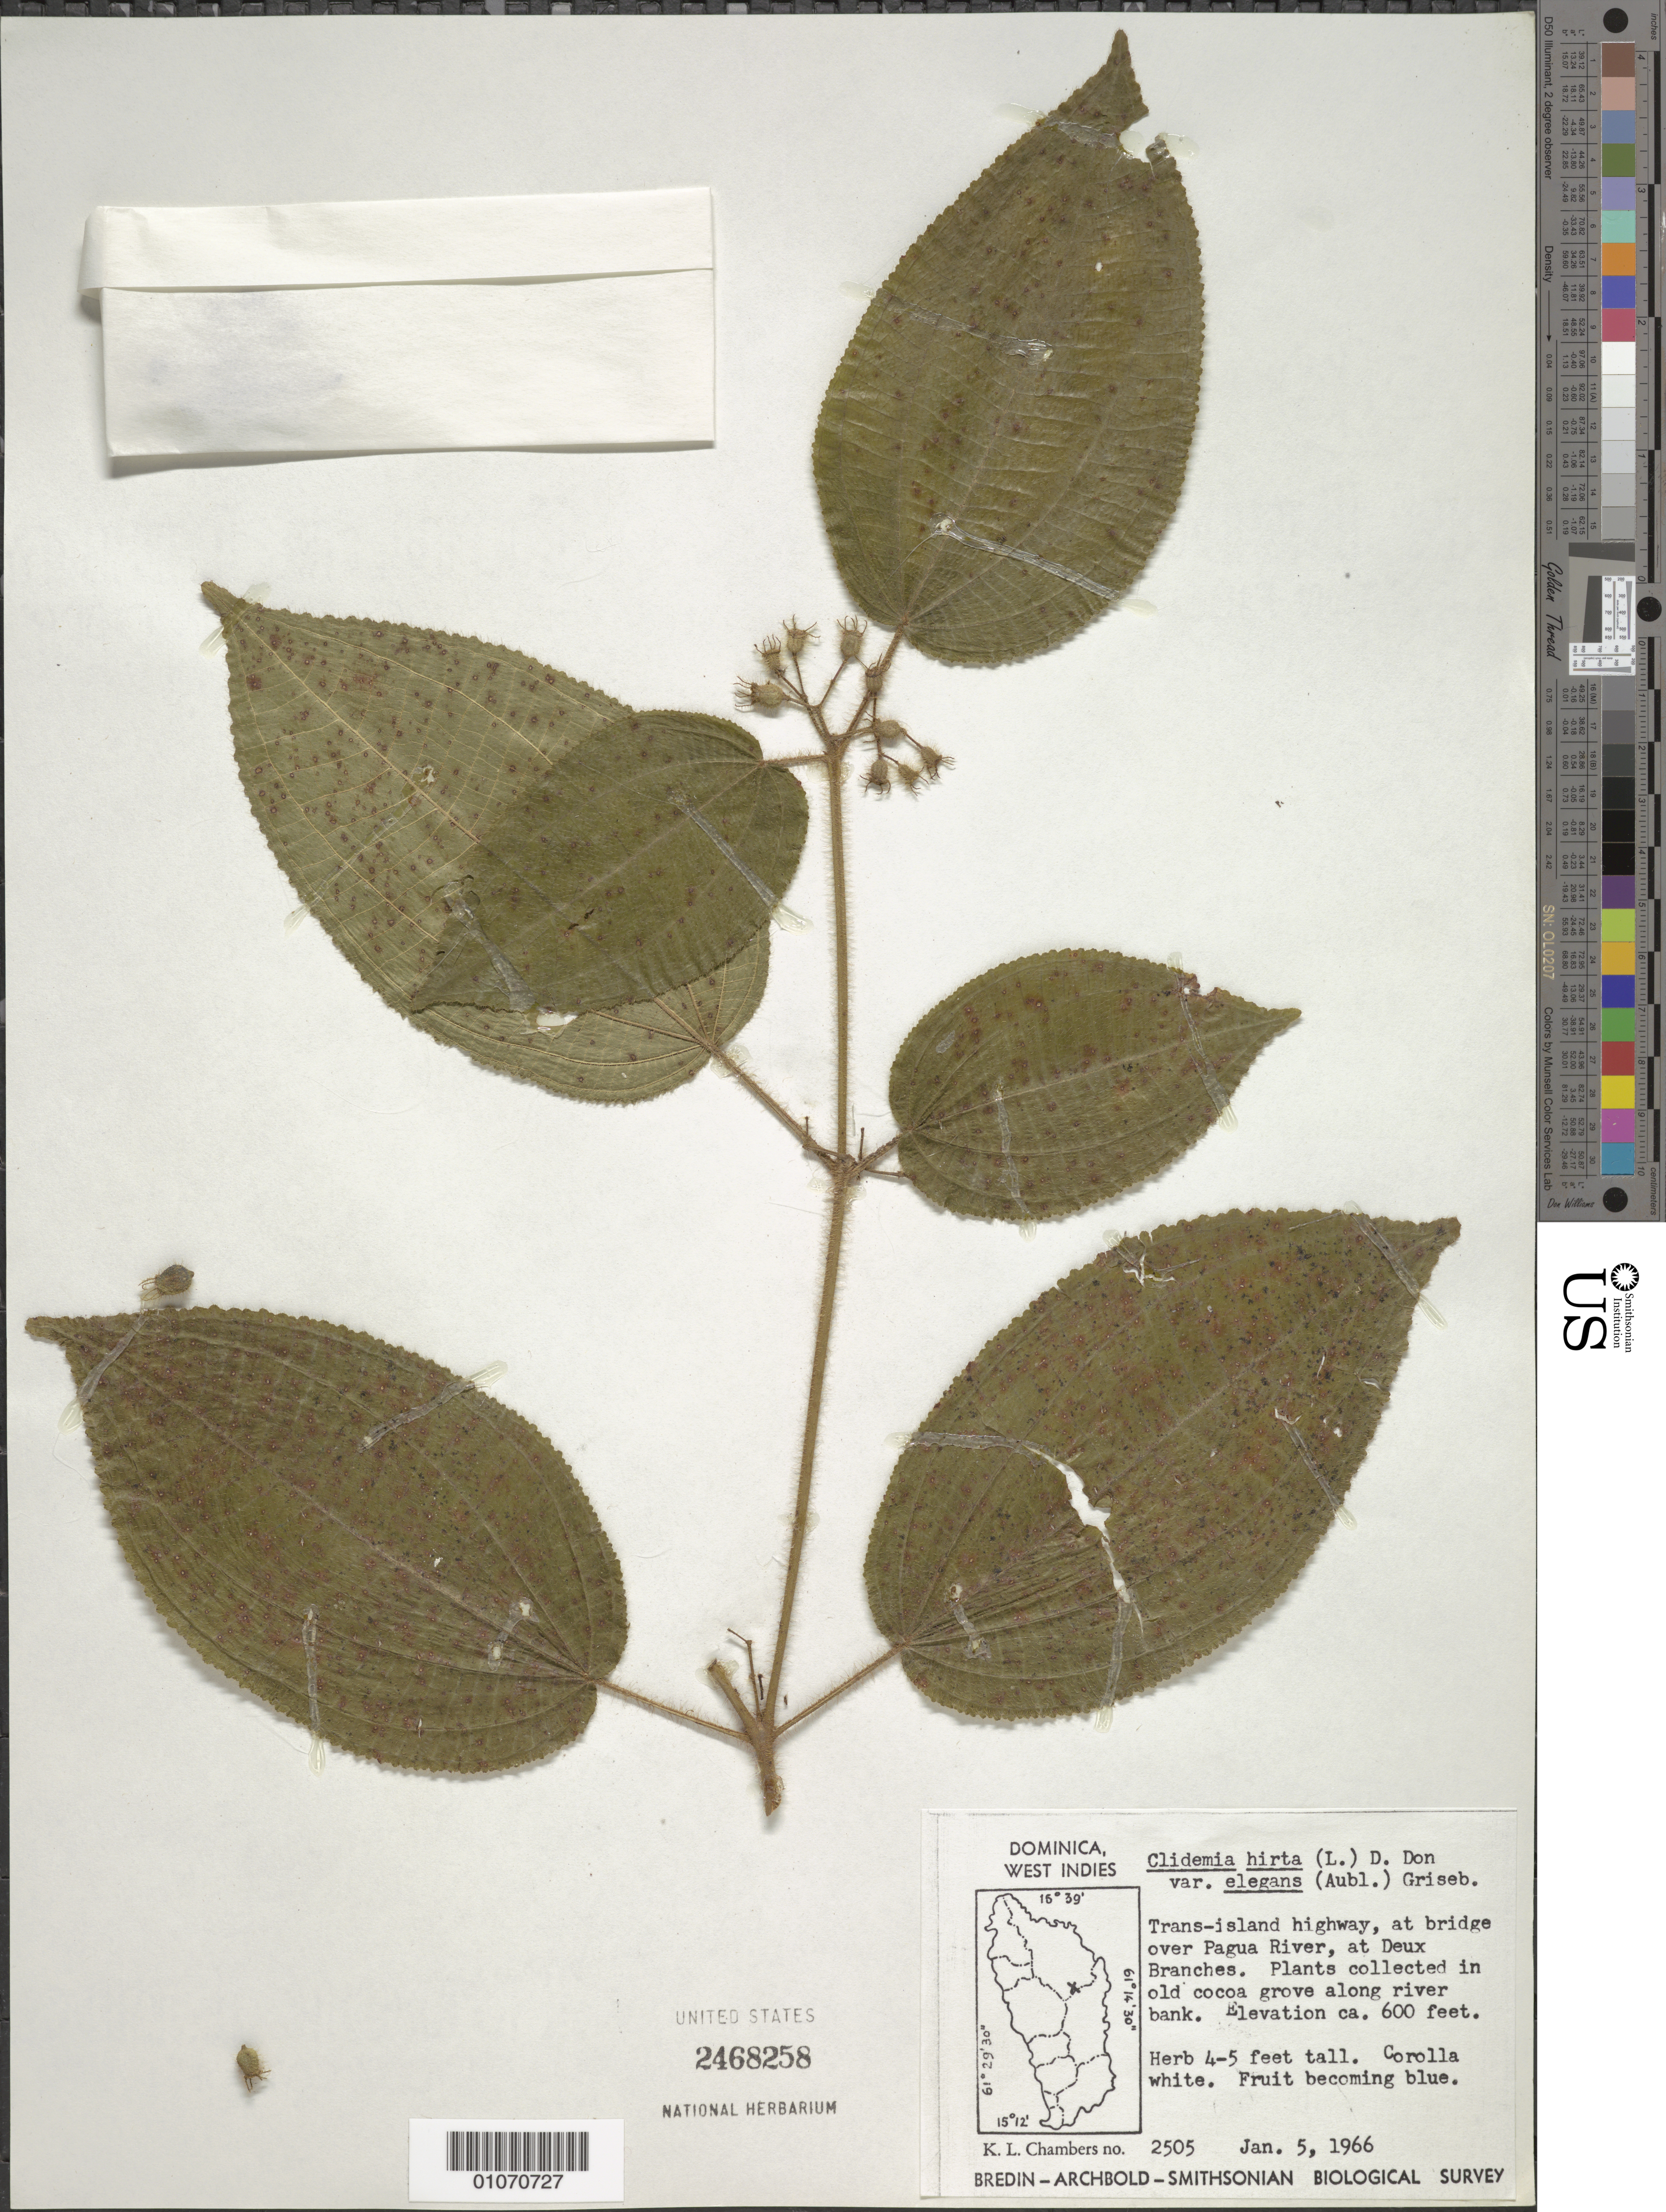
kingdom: Plantae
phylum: Tracheophyta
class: Magnoliopsida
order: Myrtales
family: Melastomataceae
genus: Clidemia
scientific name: Clidemia hirta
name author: (L.) D. Don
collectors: K. L. Chambers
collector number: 2505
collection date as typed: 05 Jan 1966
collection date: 1966-01-05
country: Dominica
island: Dominica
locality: Trans-island highway, at bridge over Pagua River, at Deux Branches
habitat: In old cocoa grove along river bank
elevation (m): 183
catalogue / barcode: US 2468258